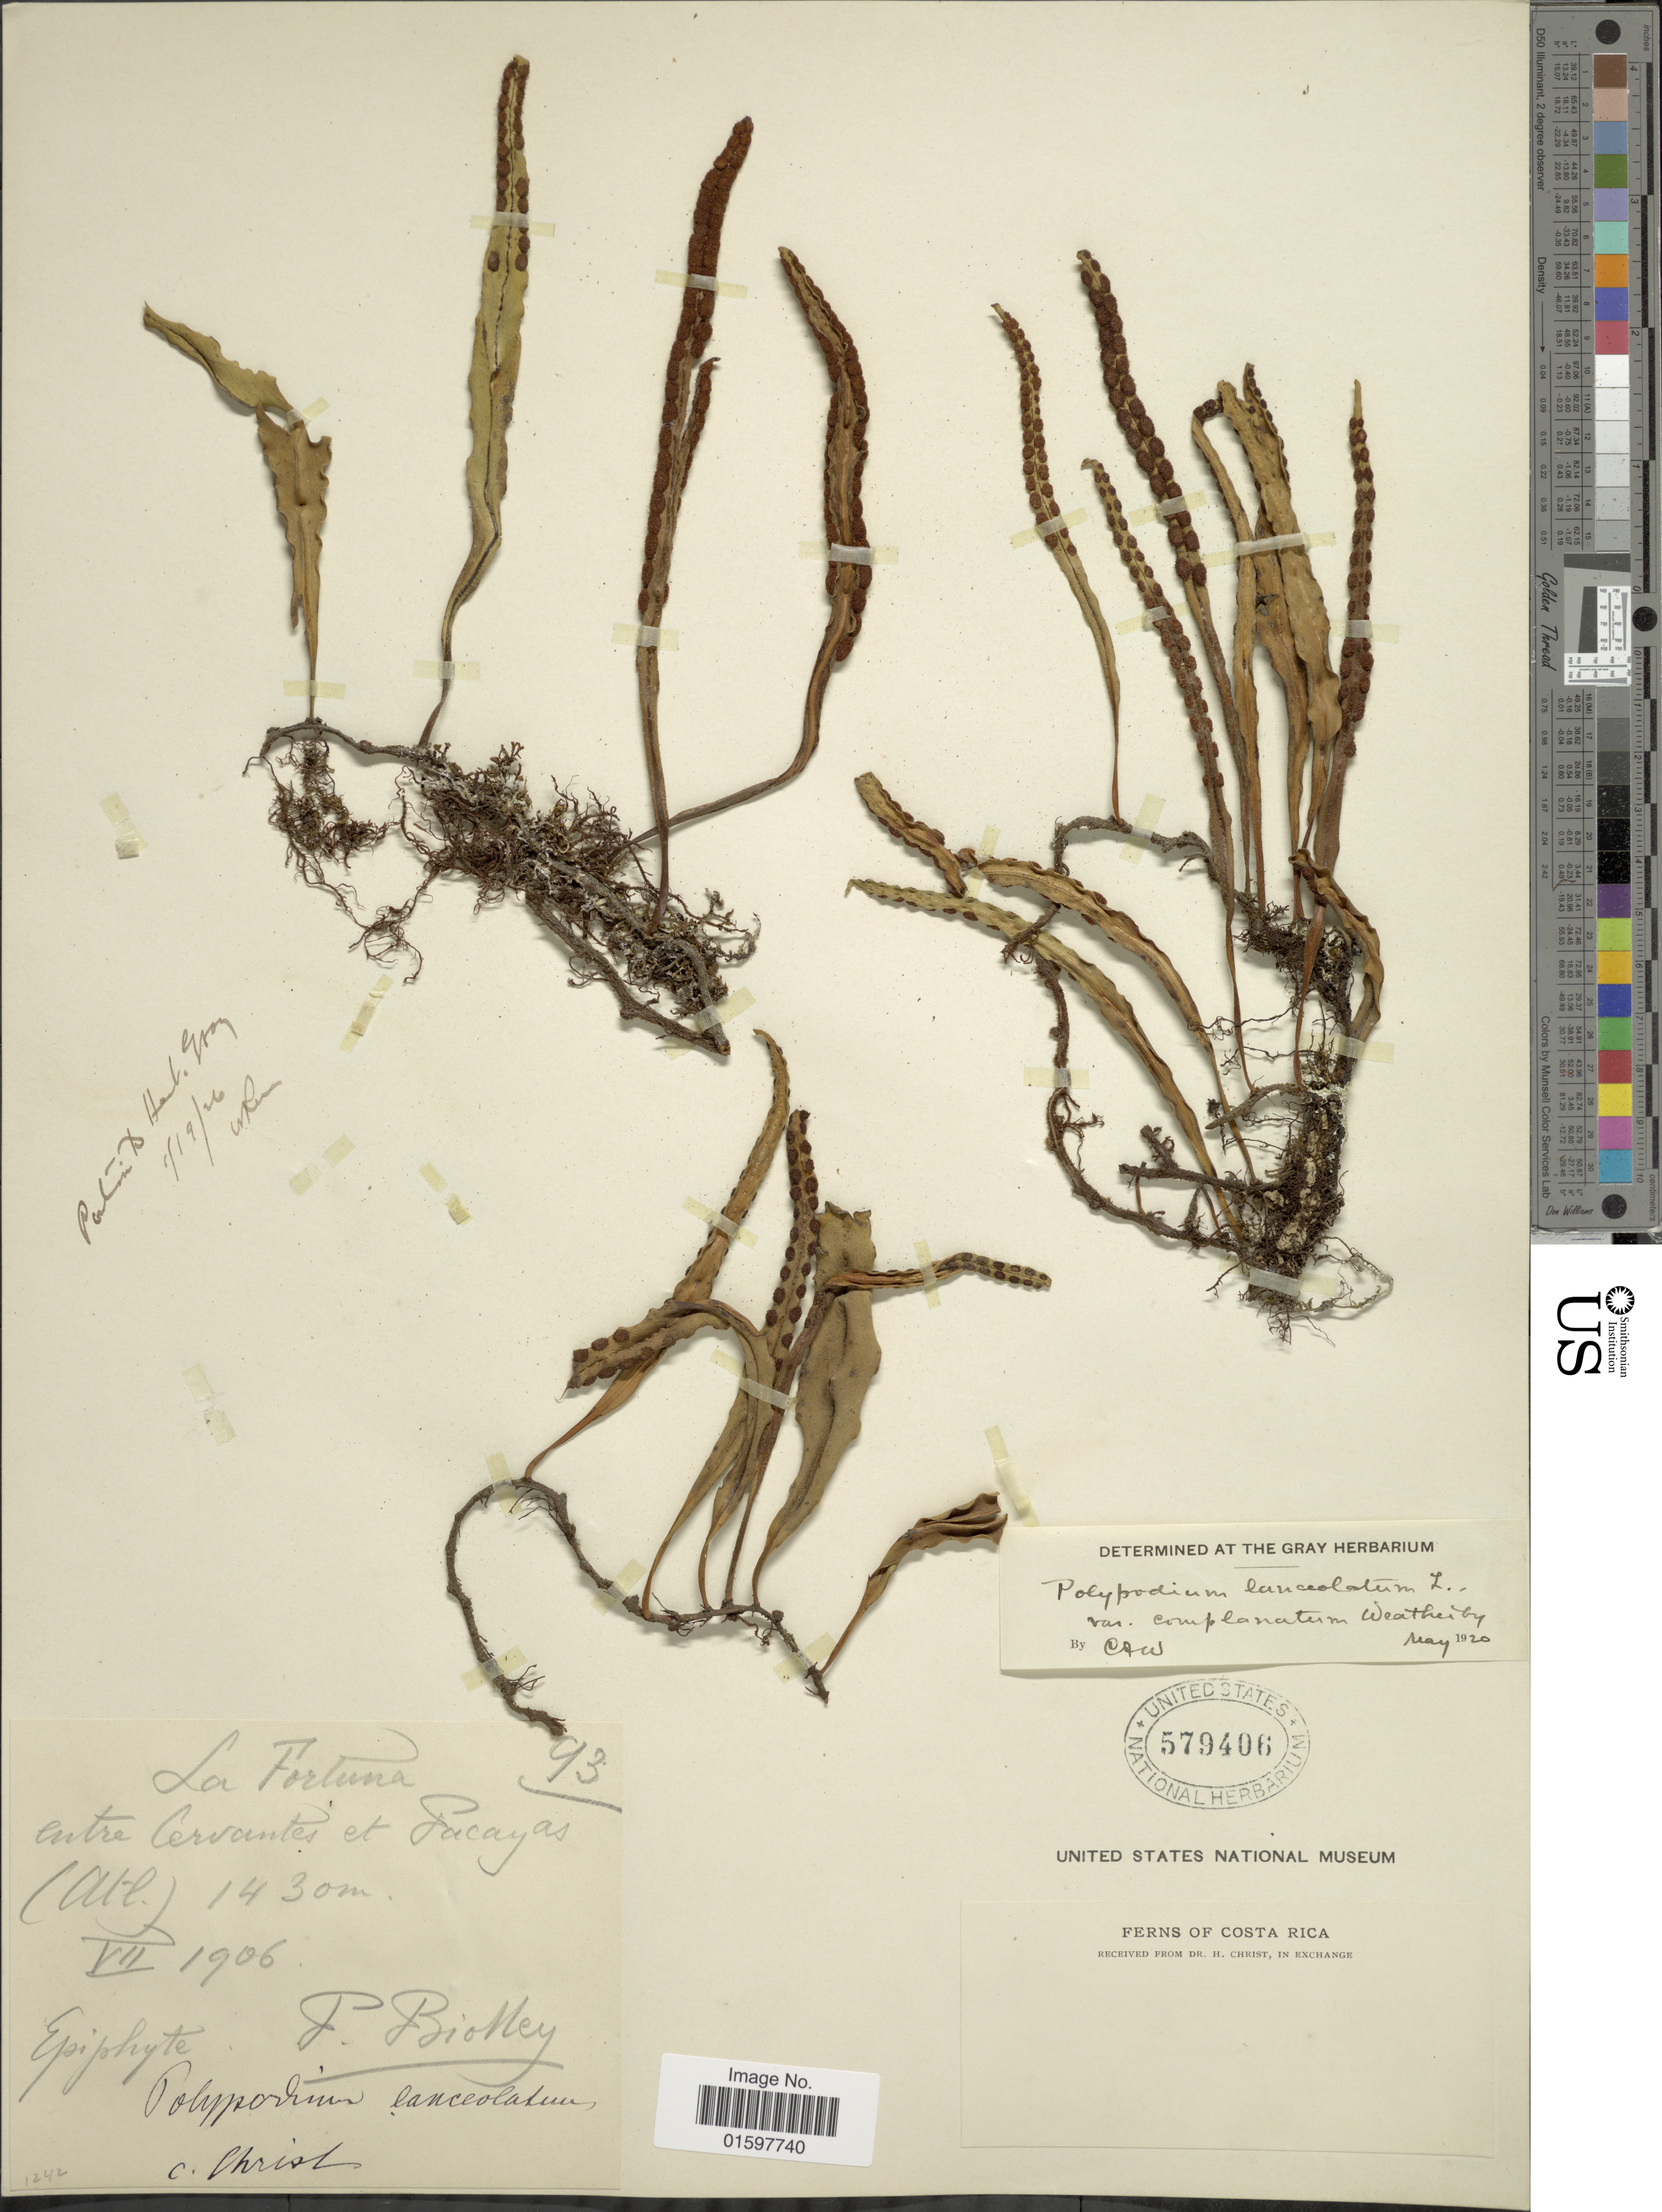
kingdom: Plantae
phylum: Tracheophyta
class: Polypodiopsida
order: Polypodiales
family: Polypodiaceae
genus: Pleopeltis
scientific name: Pleopeltis macrocarpa var. complanata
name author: (Weath.) Lellinger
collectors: P. Biolley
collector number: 93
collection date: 1906-07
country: Costa Rica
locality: La Fortuna, entre cervantes et pacayas.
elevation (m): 1430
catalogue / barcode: US 579406